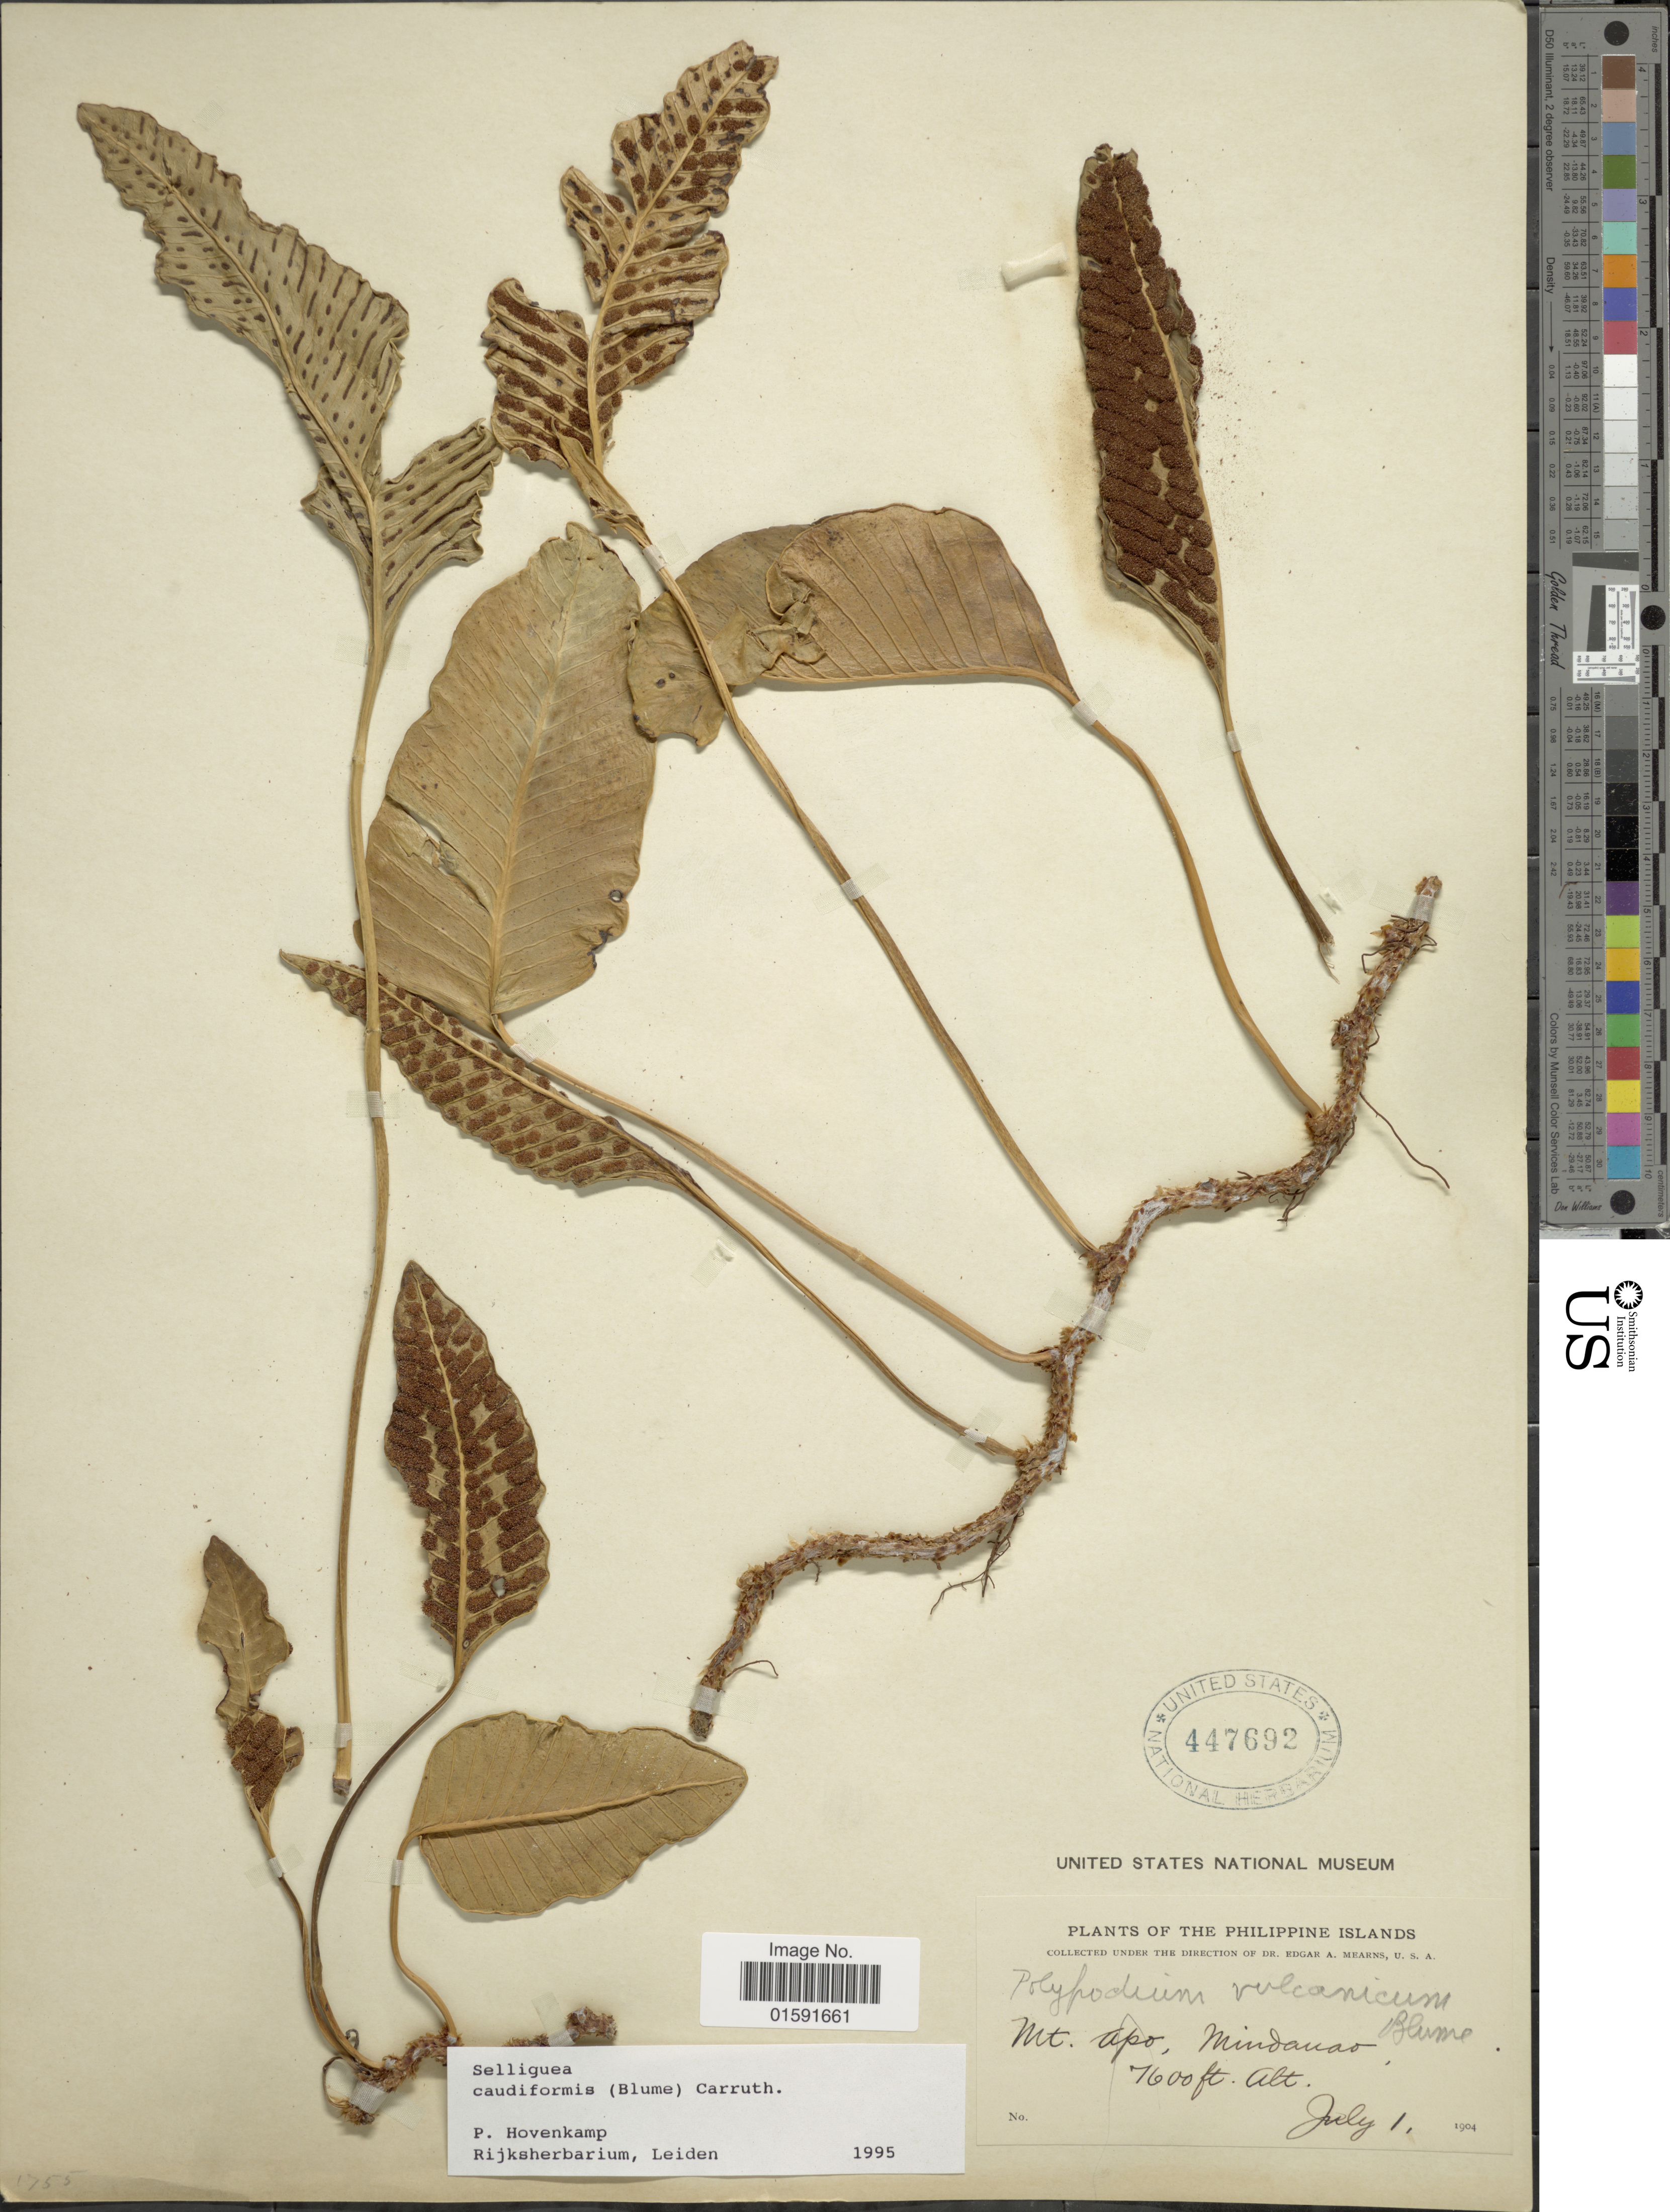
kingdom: Plantae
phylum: Tracheophyta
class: Polypodiopsida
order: Polypodiales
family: Polypodiaceae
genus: Selliguea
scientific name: Selliguea caudiformis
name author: (Blume) J. Sm.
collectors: E. A. Mearns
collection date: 1904-07-01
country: Philippines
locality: Mt. Apo, Mindanao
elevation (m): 2316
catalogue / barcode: US 447692